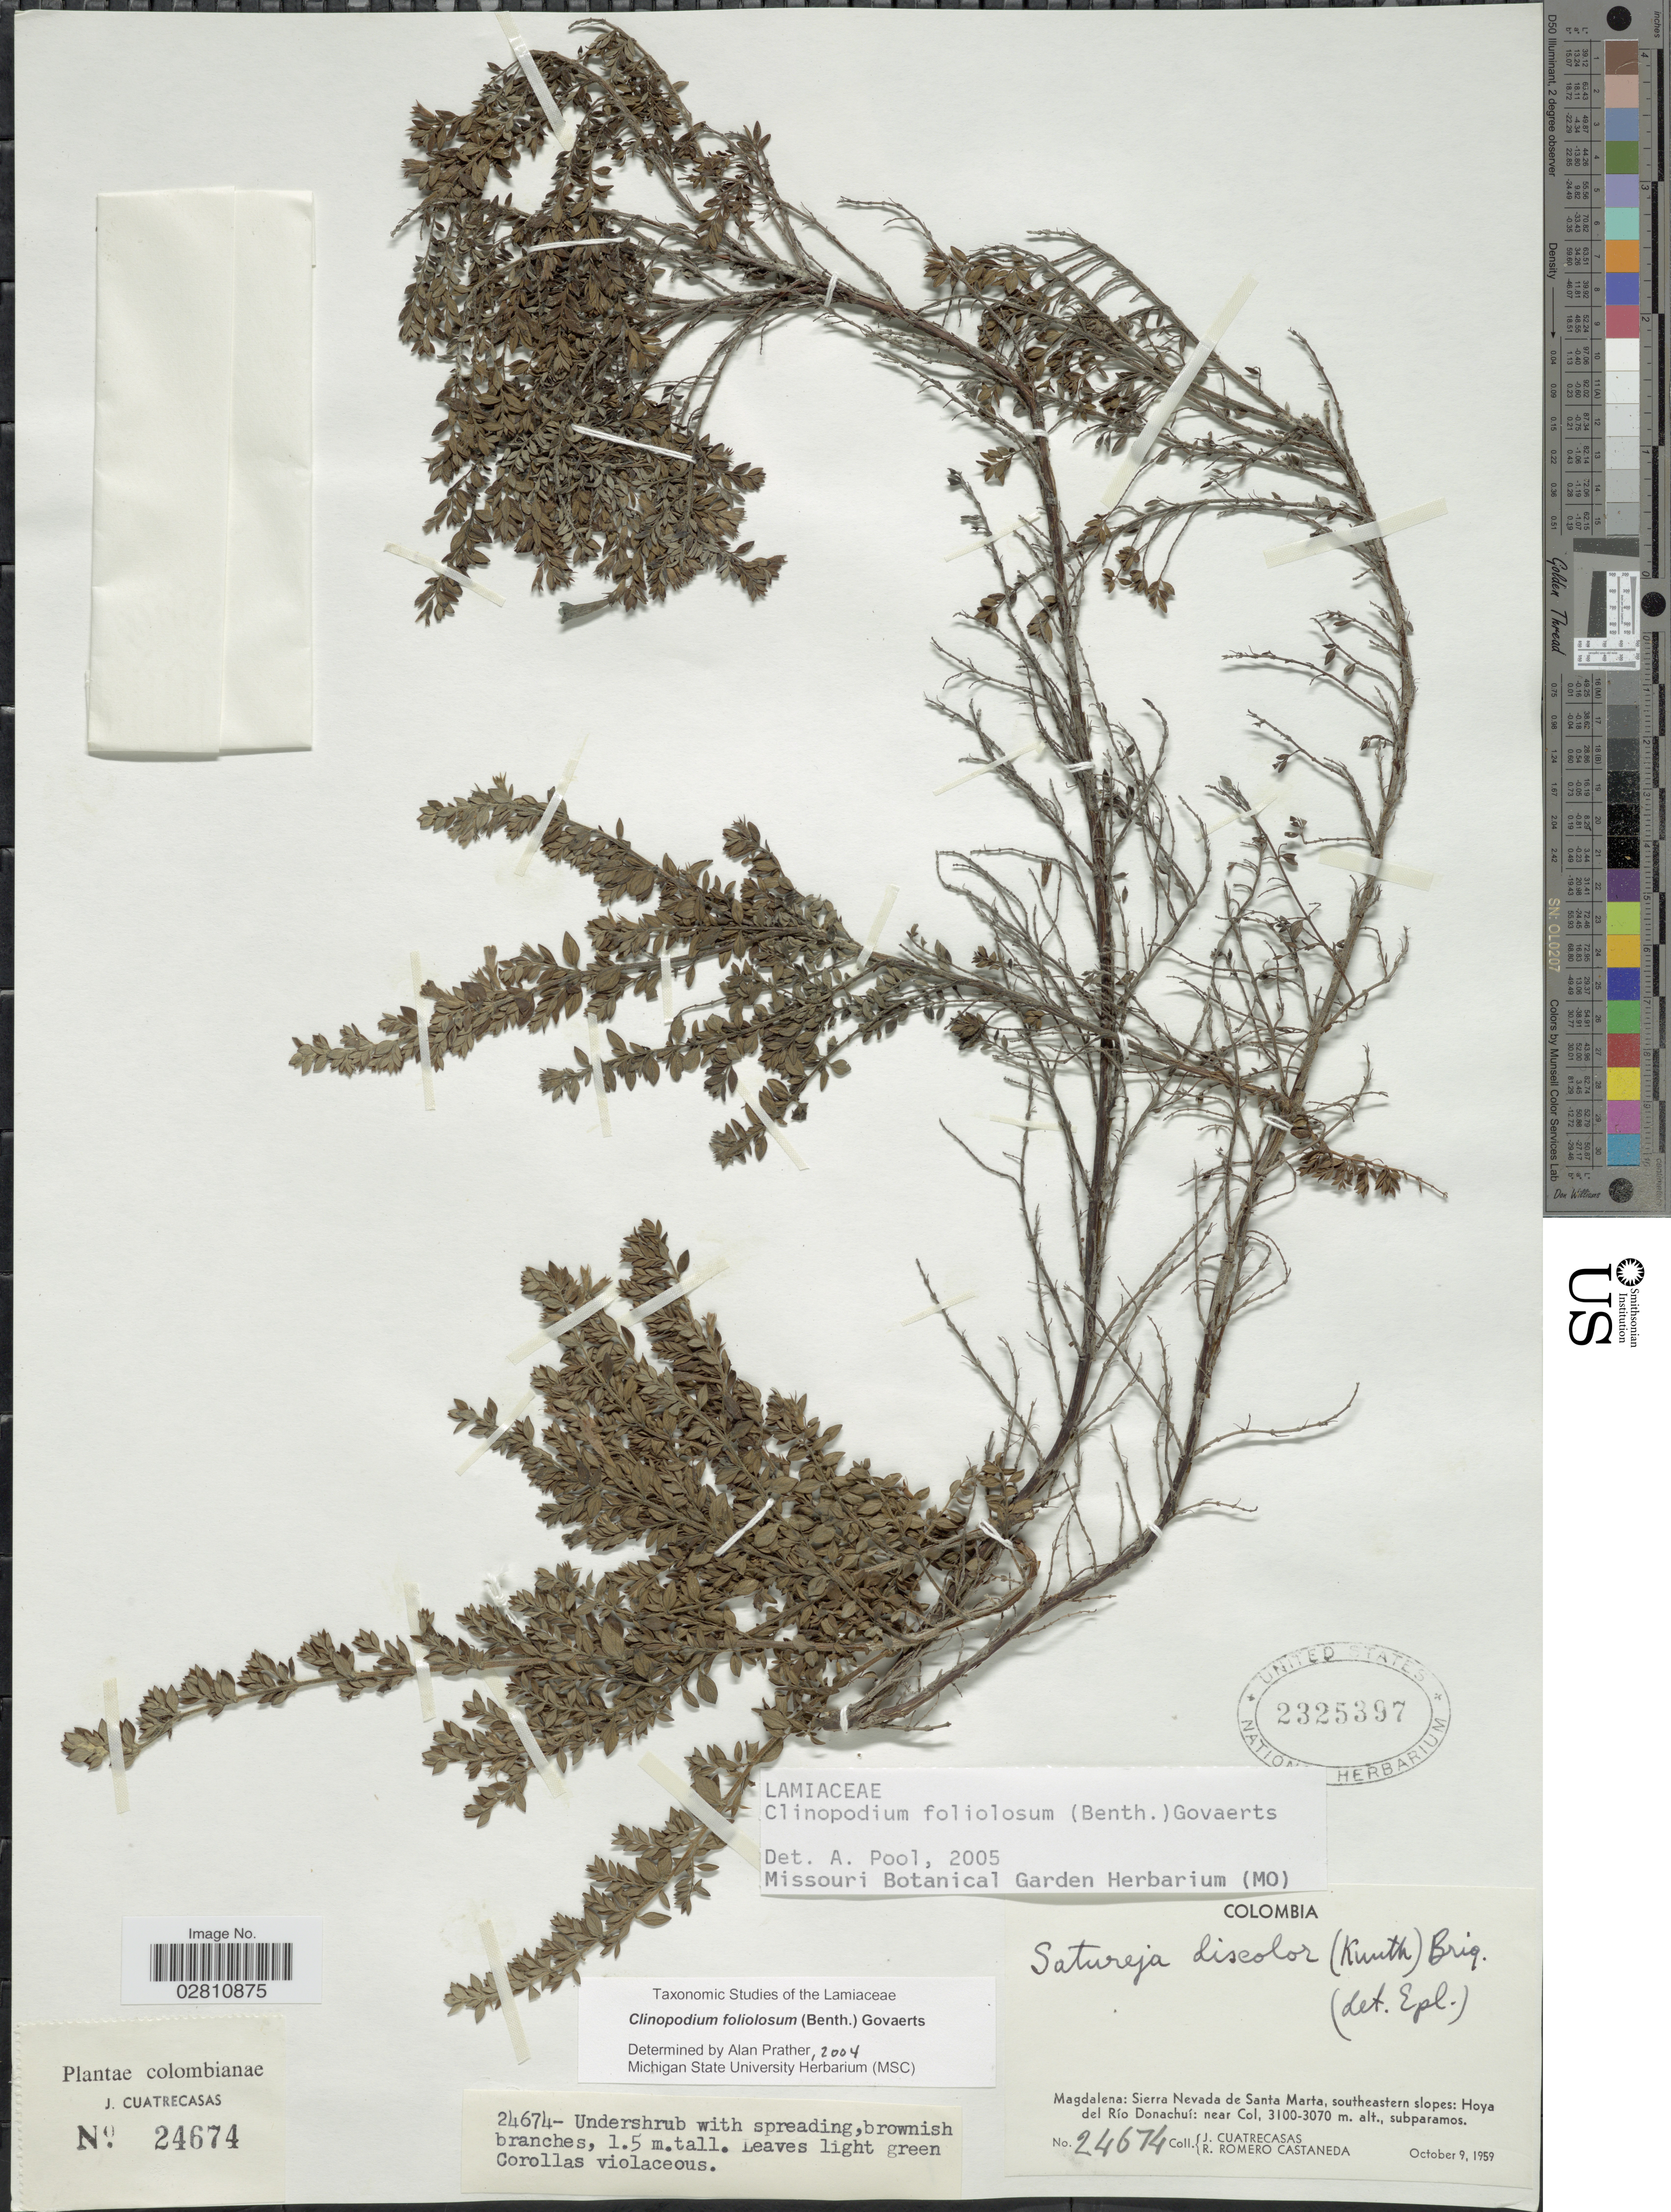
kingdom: Plantae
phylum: Tracheophyta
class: Magnoliopsida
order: Lamiales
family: Lamiaceae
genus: Clinopodium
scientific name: Clinopodium foliolosum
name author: (Benth.) Govaerts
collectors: J. Cuatrecasas & R. Romero Castañeda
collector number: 24674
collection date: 1959-10-09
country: Colombia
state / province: Magdalena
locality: Sierra Nevada de Santa Marta, southeastern slopes: Hoya del Río Donachuí: near Col.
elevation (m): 3100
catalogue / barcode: US 2325397